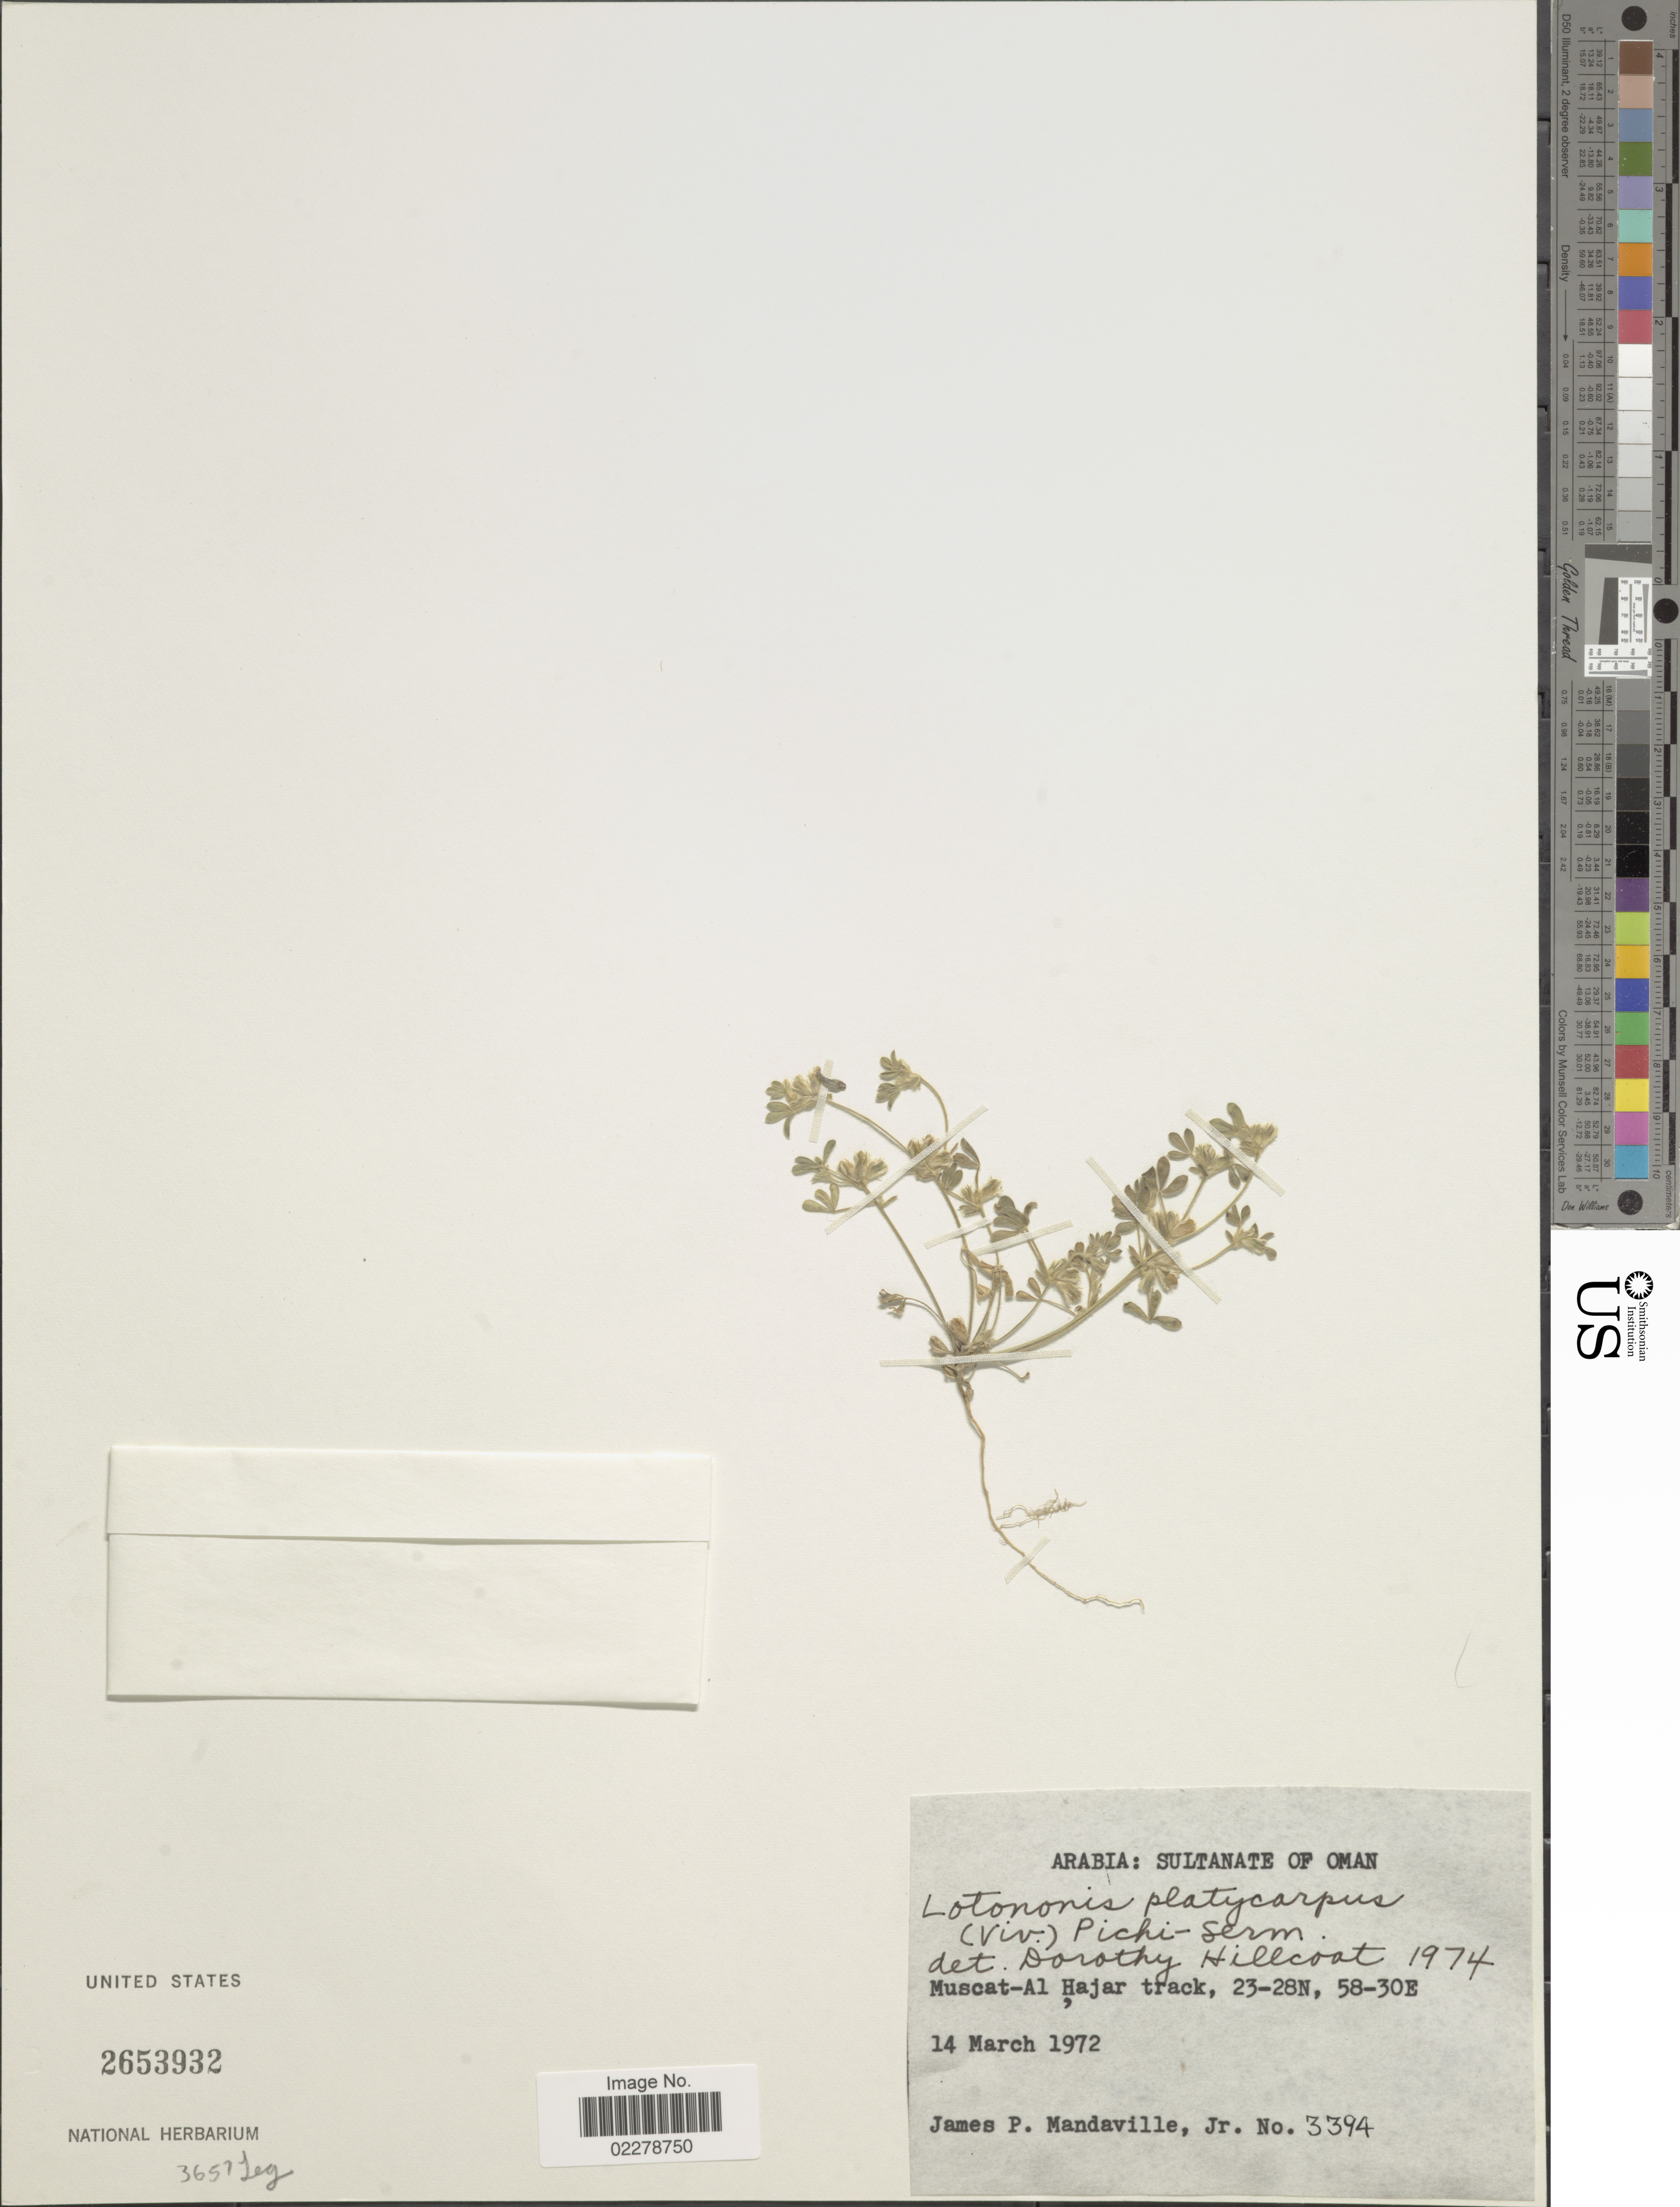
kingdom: Plantae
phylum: Tracheophyta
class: Magnoliopsida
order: Fabales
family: Fabaceae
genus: Lotononis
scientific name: Lotononis platycarpa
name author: (Viv.) Pic. Serm.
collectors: J. Mandaville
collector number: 3394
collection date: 1972-06-14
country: Oman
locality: Arabia: Sultanate of Oman. Muscat - Al Hajar track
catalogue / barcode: US 2653932